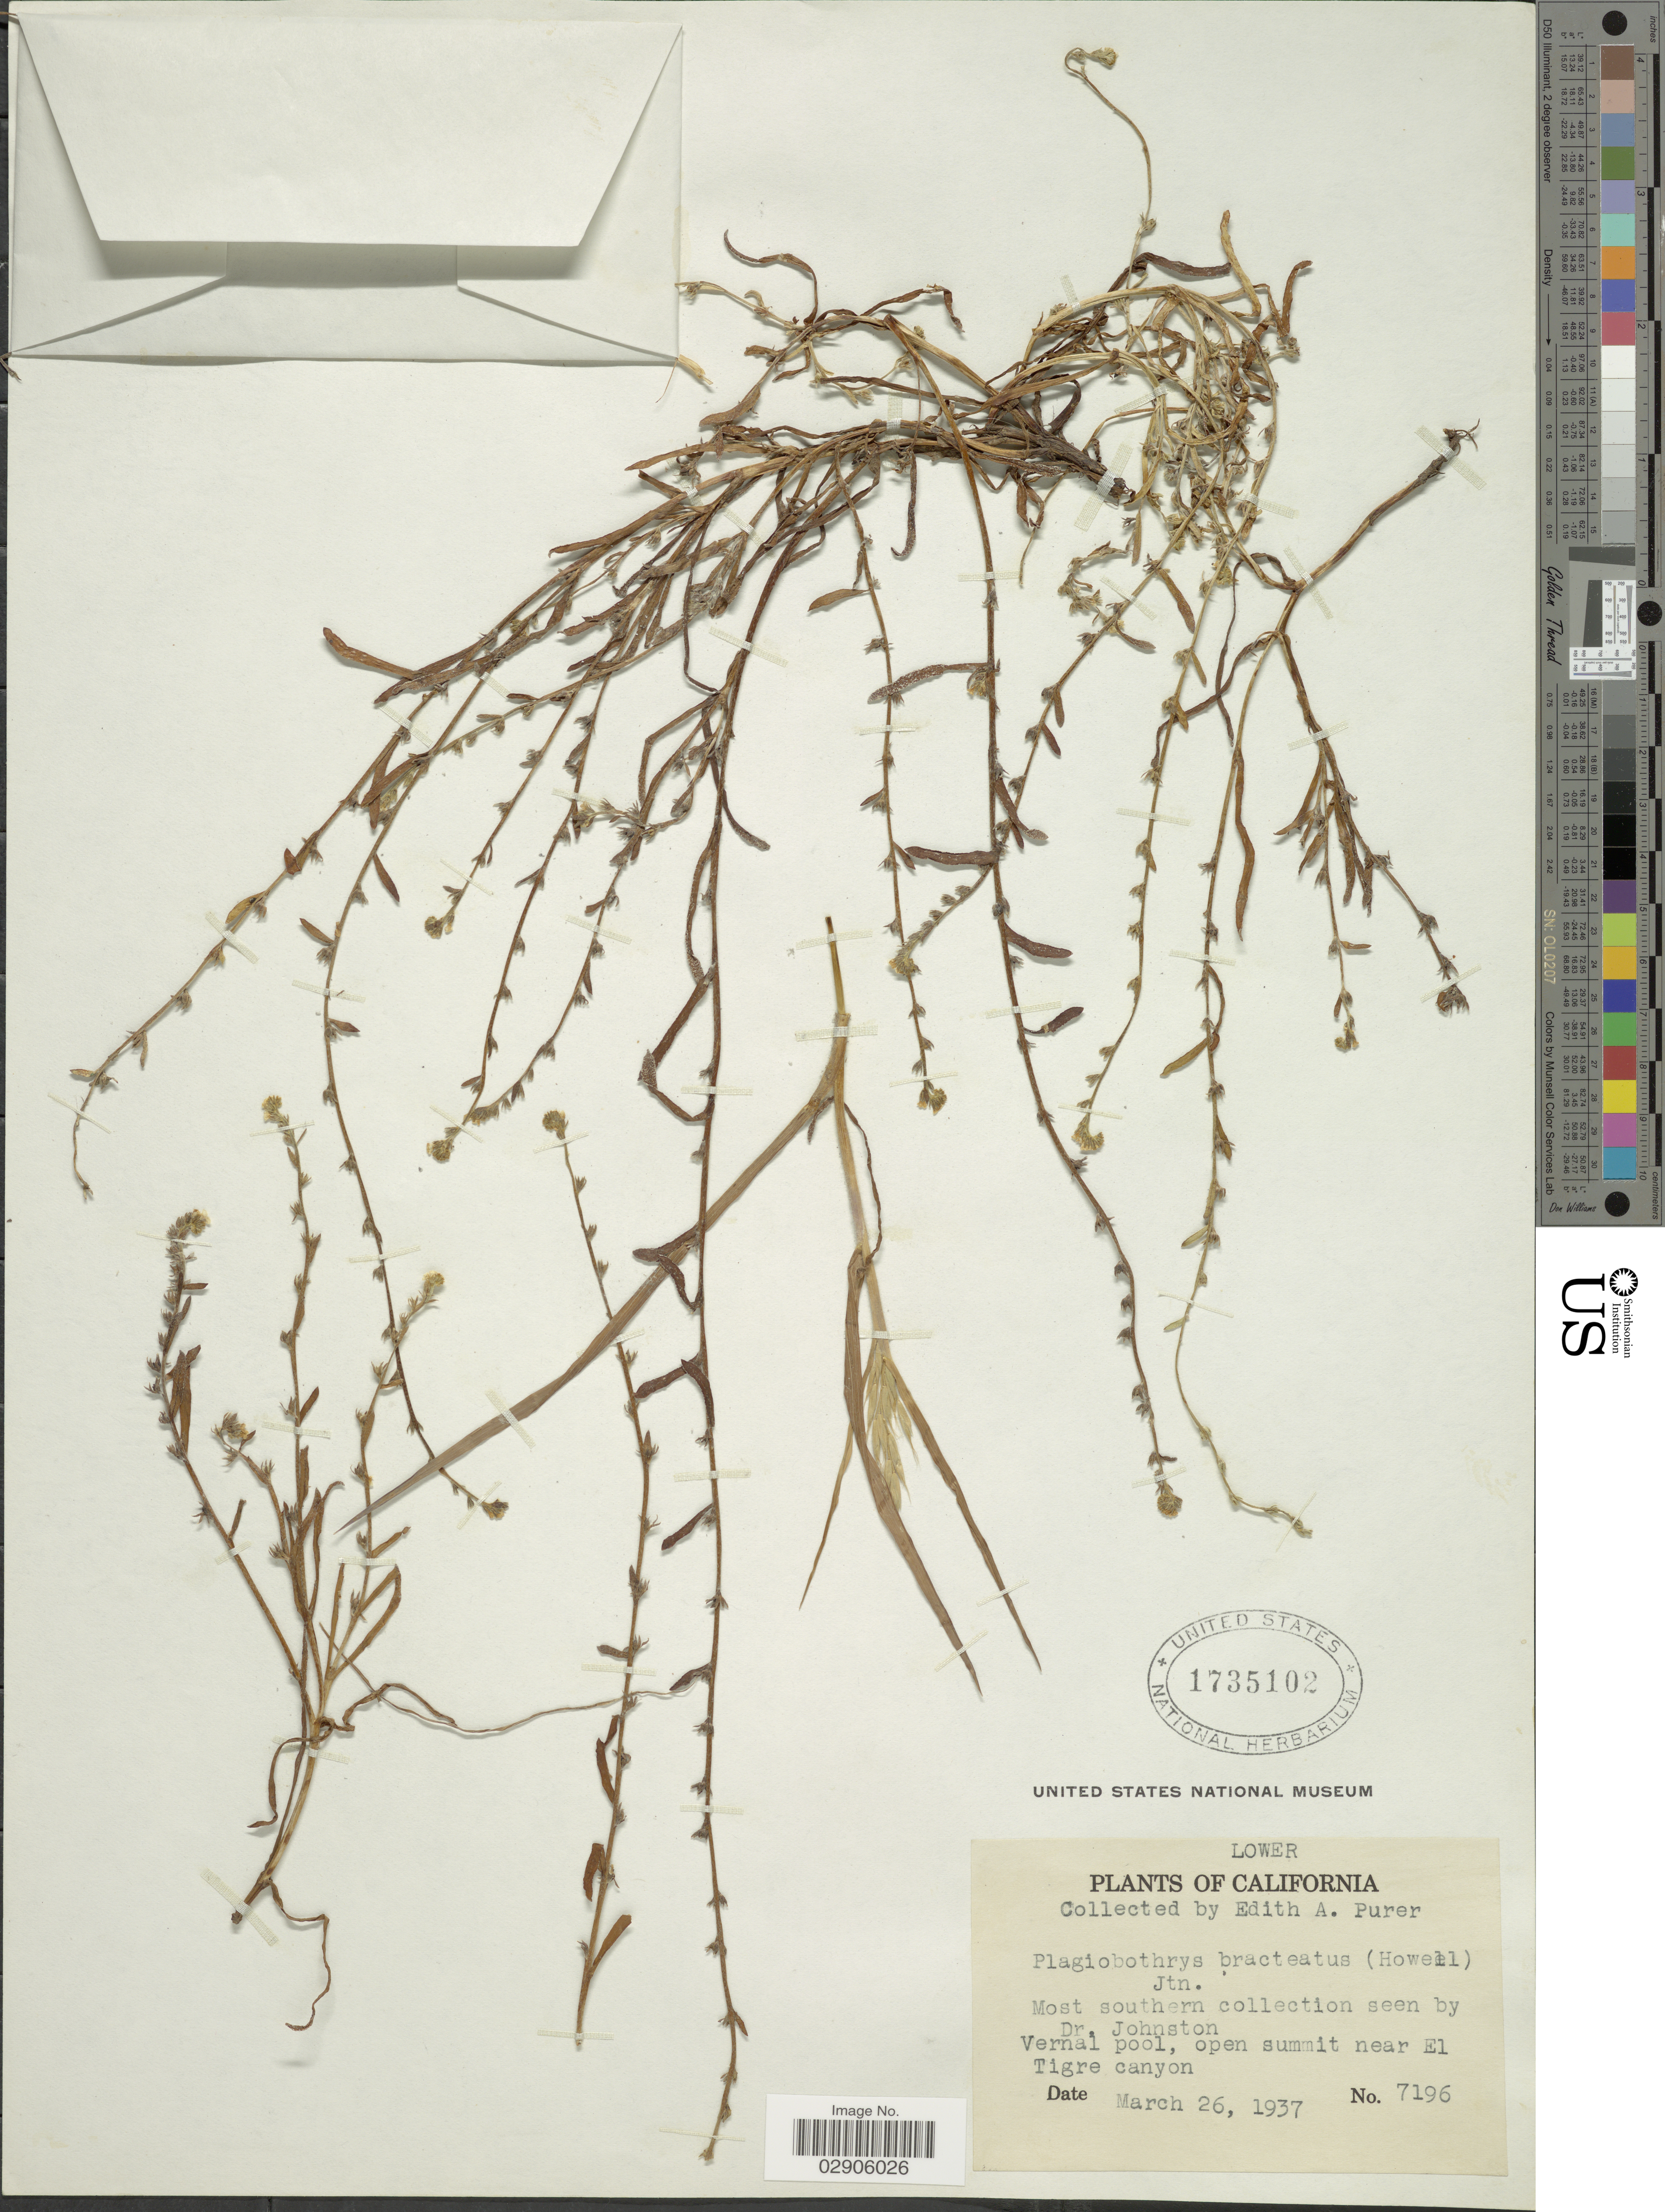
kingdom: Plantae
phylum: Tracheophyta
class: Magnoliopsida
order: Boraginales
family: Boraginaceae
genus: Plagiobothrys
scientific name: Plagiobothrys bracteatus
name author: (Howell) I.M. Johnst.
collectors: E. Purer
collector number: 7196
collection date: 1937-03-26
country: Mexico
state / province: Baja California Norte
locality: Lower California, Vernal pool, open summit near El Tigre canyon.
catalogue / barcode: US 1735102